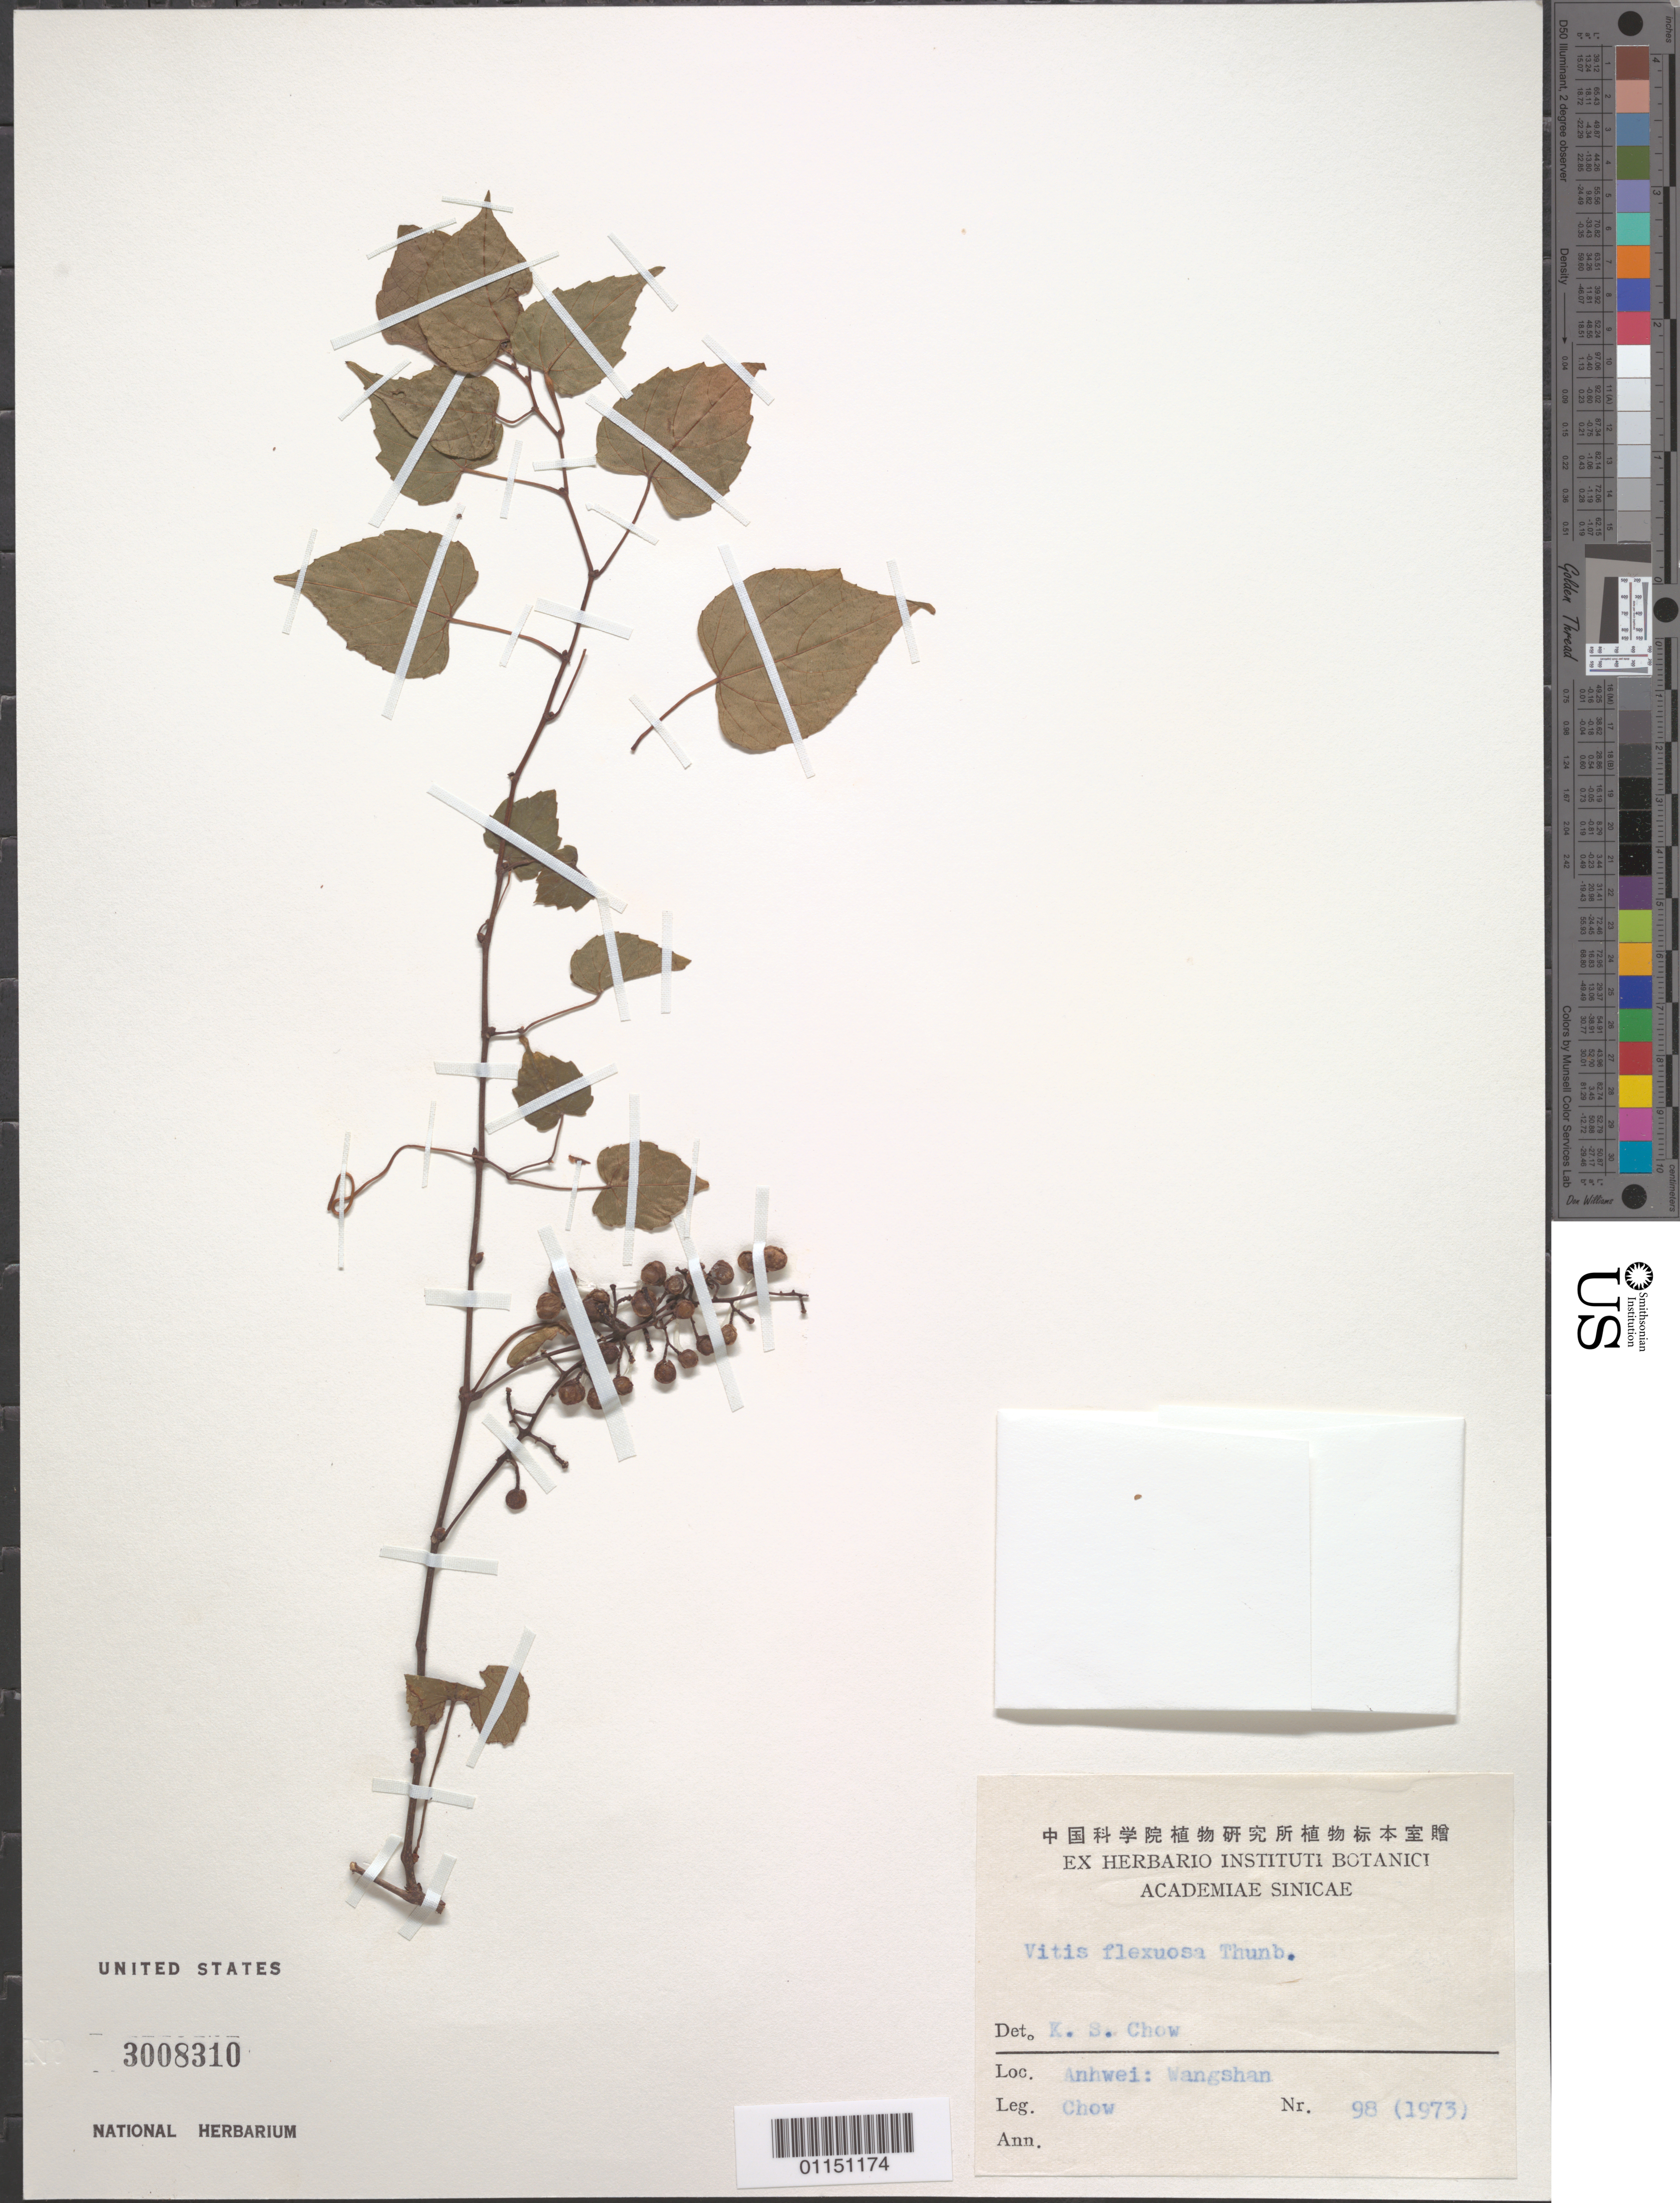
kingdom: Plantae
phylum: Tracheophyta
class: Magnoliopsida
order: Vitales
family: Vitaceae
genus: Vitis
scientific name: Vitis flexuosa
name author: Thunb.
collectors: K. S. Chow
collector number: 98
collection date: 1973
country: China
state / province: Anhui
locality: Wangshan.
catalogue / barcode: US 3008310